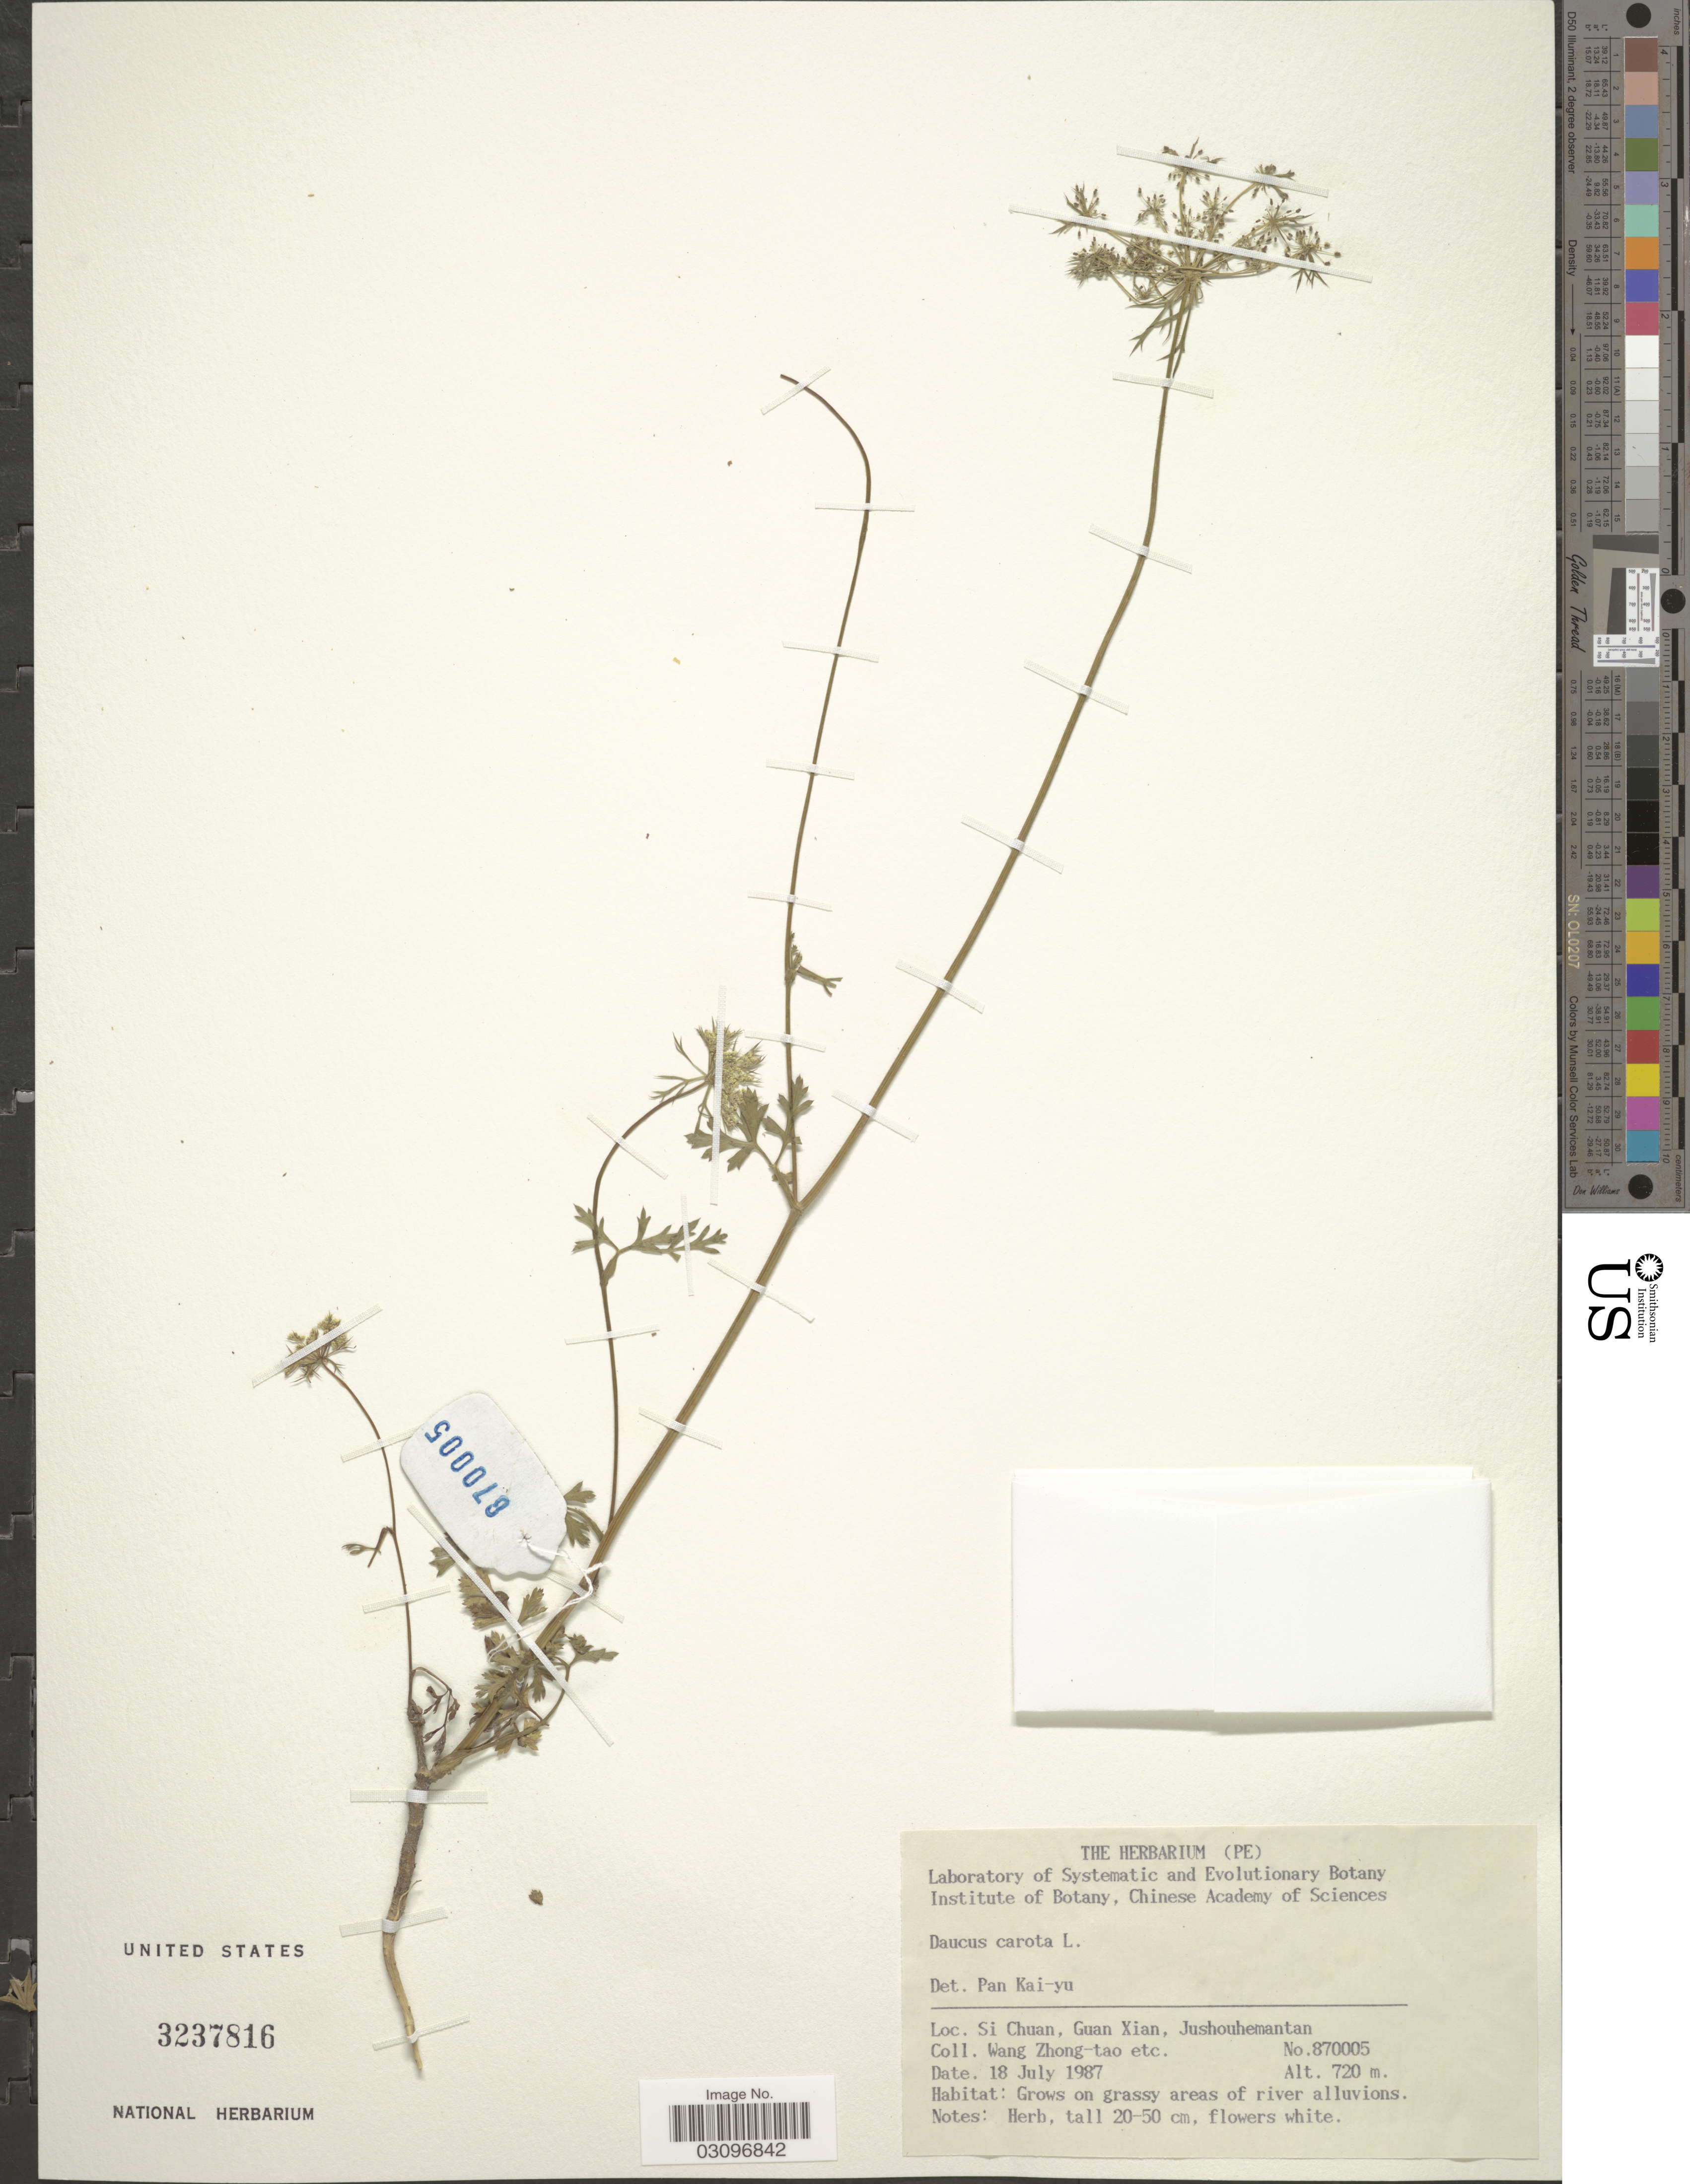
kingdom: Plantae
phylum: Tracheophyta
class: Magnoliopsida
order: Apiales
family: Apiaceae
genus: Daucus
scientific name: Daucus carota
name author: L.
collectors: W. Zhong-Tao & et al.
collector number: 870005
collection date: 1987-07-18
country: China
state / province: Sichuan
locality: Si Chuan, Guan Xian, Jushouhemantan.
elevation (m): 720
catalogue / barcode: US 3237816